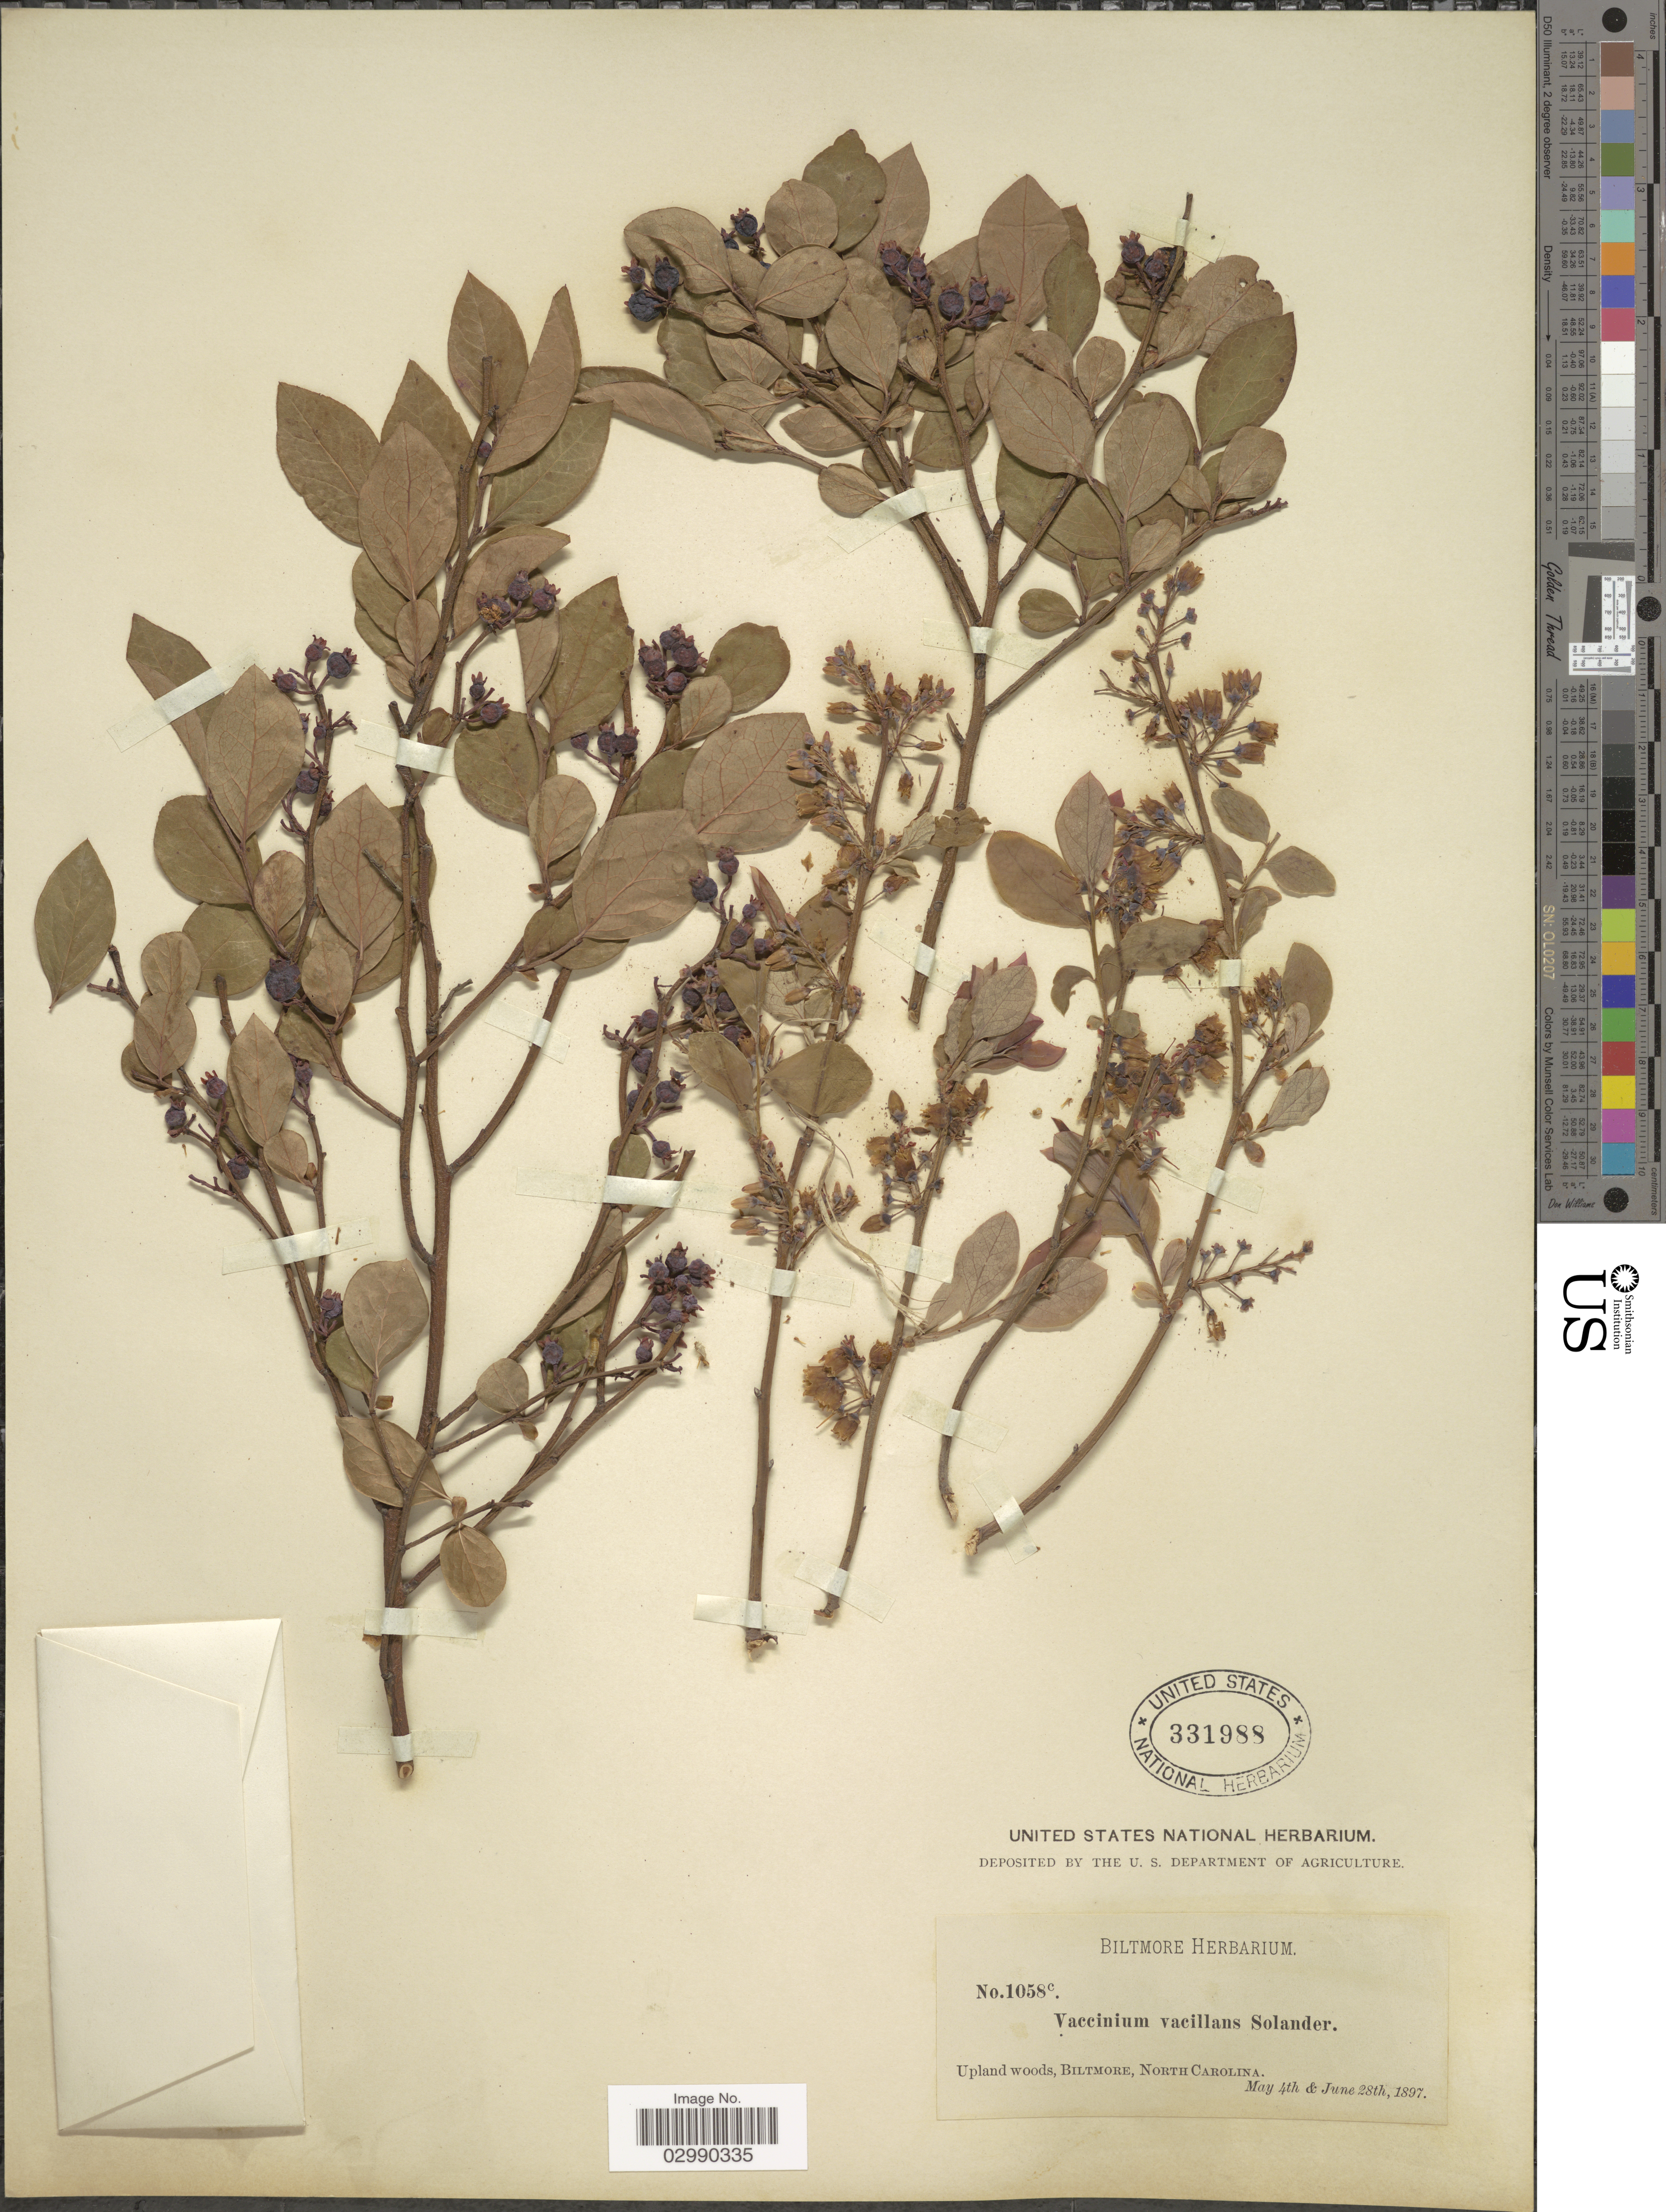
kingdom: Plantae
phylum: Tracheophyta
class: Magnoliopsida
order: Ericales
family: Ericaceae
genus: Vaccinium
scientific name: Vaccinium vacillans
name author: Kalm ex Torr.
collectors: ex herb. Biltmore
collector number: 1058c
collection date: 1897-05-04/1897-06-28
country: United States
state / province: North Carolina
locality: Upland woods, Biltmore.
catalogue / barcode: US 331988